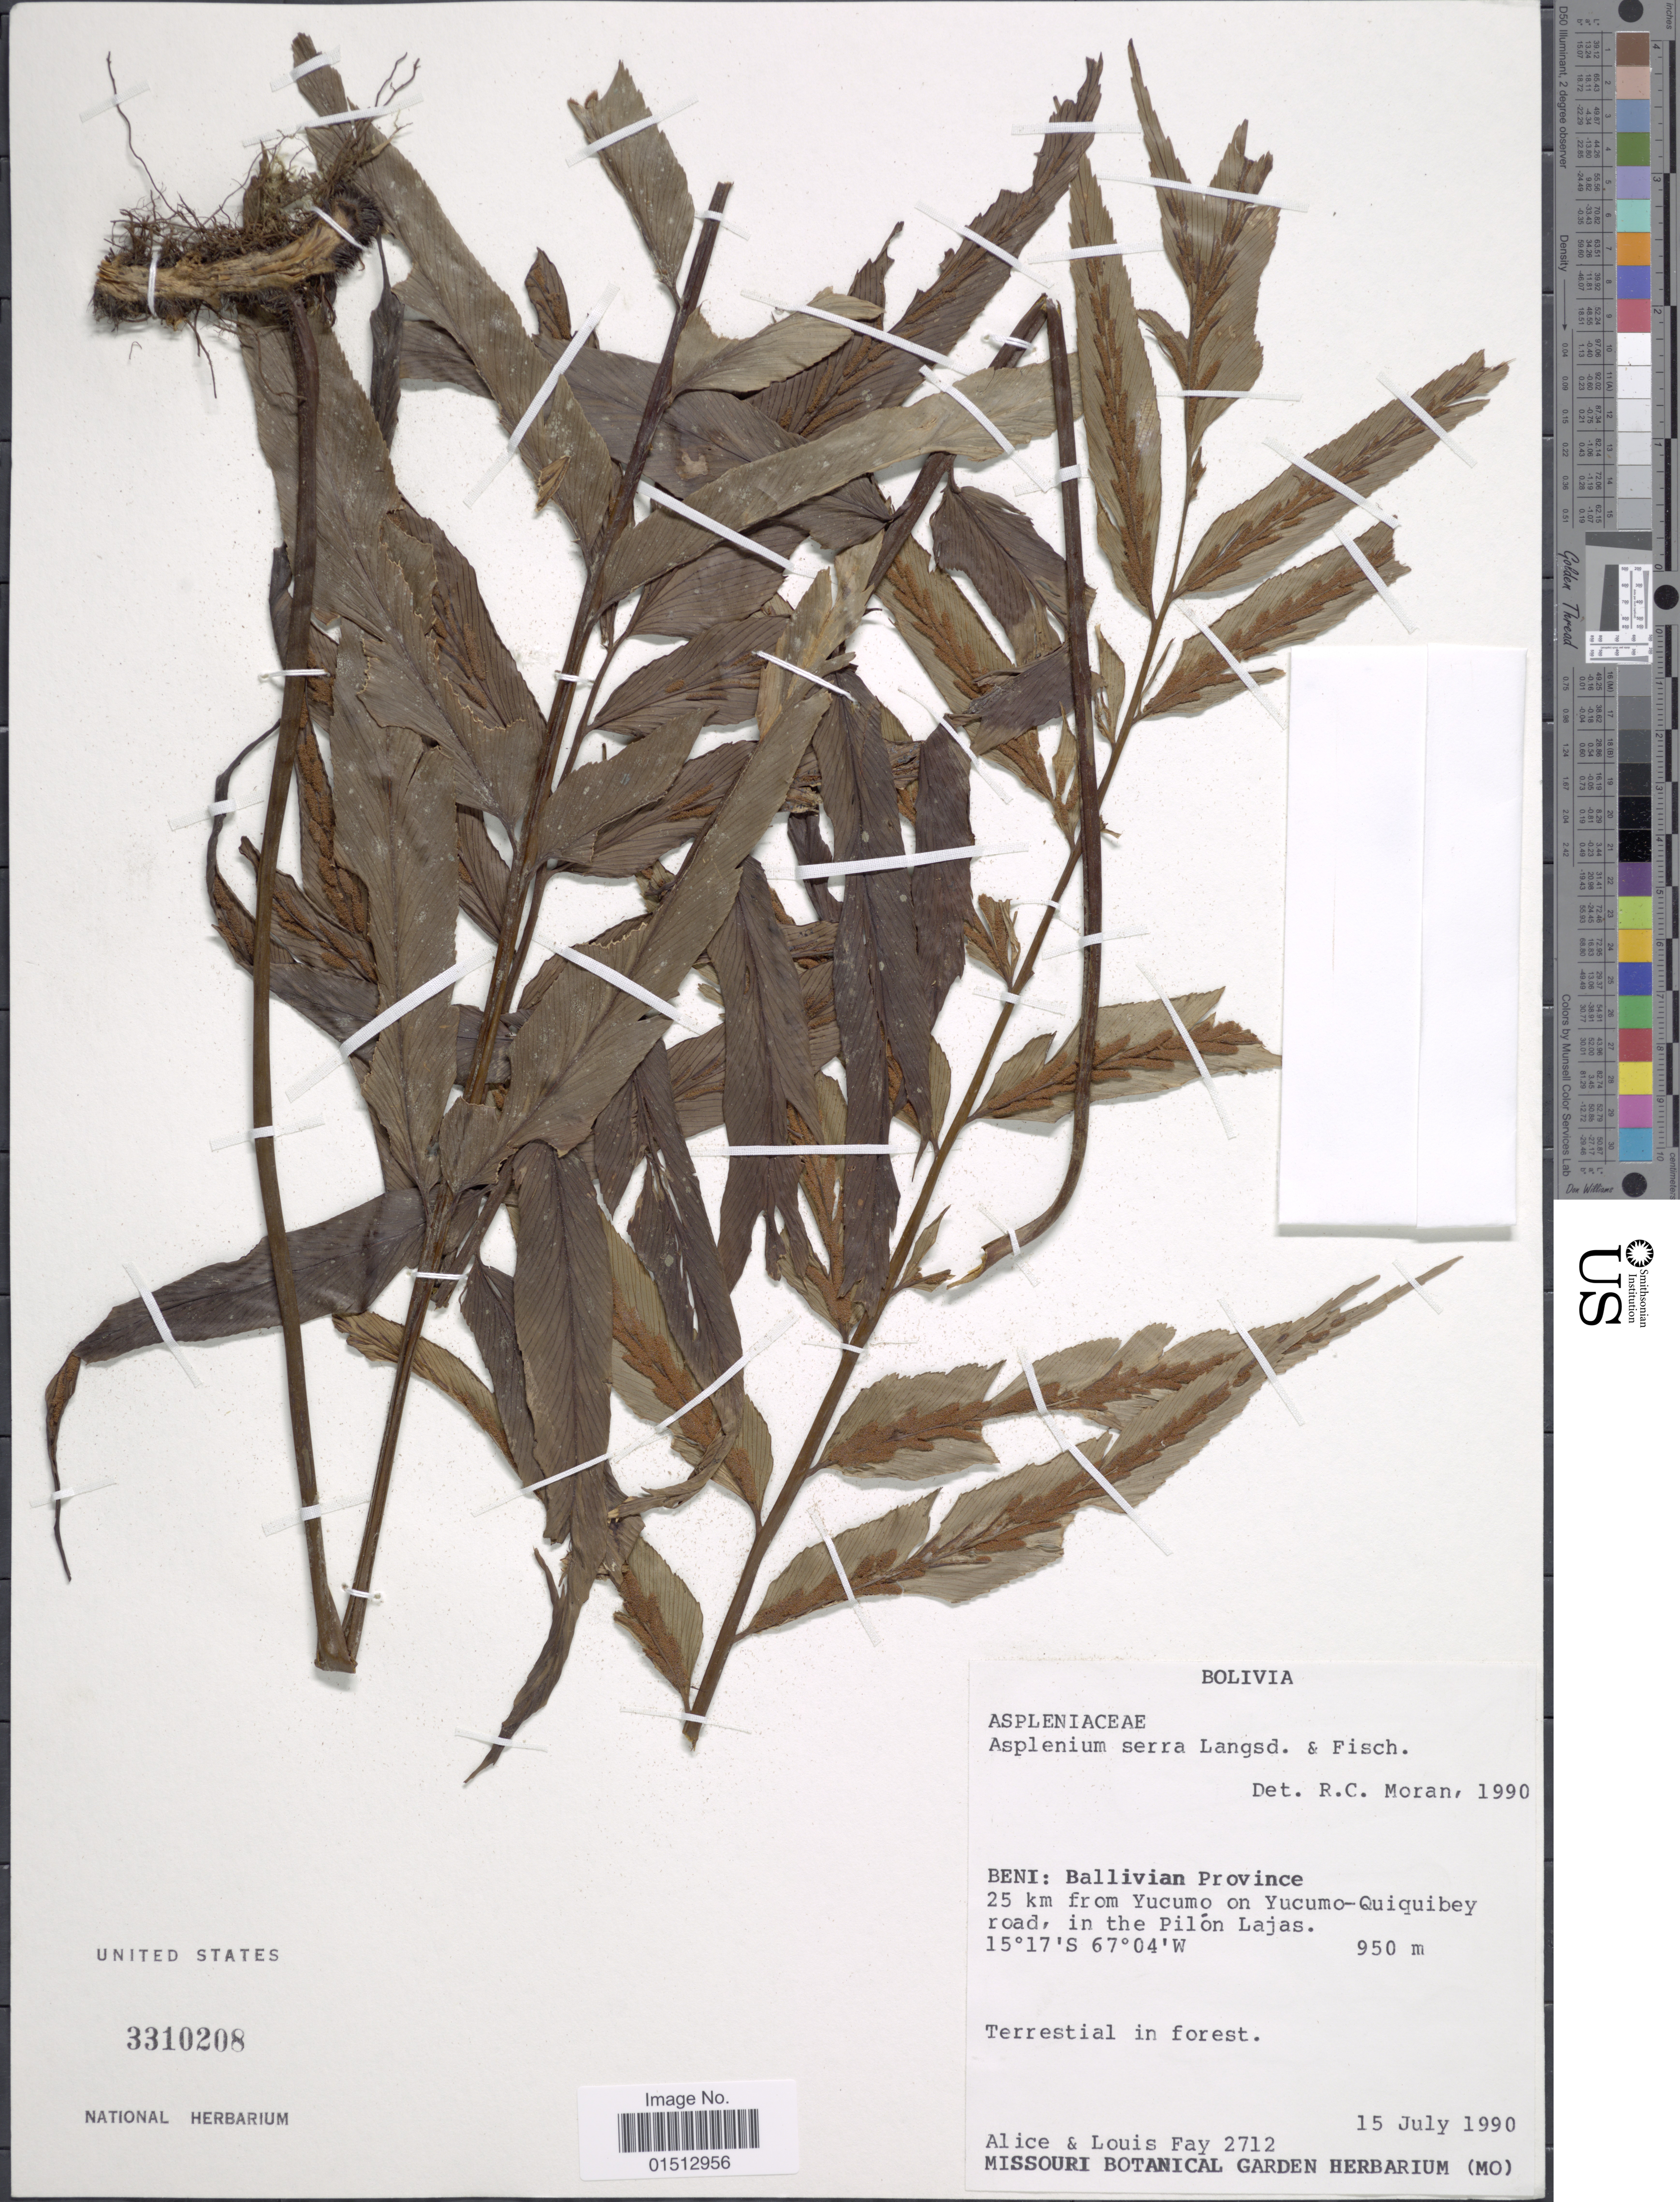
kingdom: Plantae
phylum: Tracheophyta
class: Polypodiopsida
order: Polypodiales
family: Aspleniaceae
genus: Asplenium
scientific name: Asplenium serra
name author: Langsd. & Fisch.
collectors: A. Fay & L. Fay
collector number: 2712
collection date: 1990-07-15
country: Bolivia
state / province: Beni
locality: Bolivia, Beni: Ballivian Province 25 km from Yucumo on Tucumo-Quiquibey road, in the Pilon Lajas.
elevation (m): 950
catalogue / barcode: US 3310208